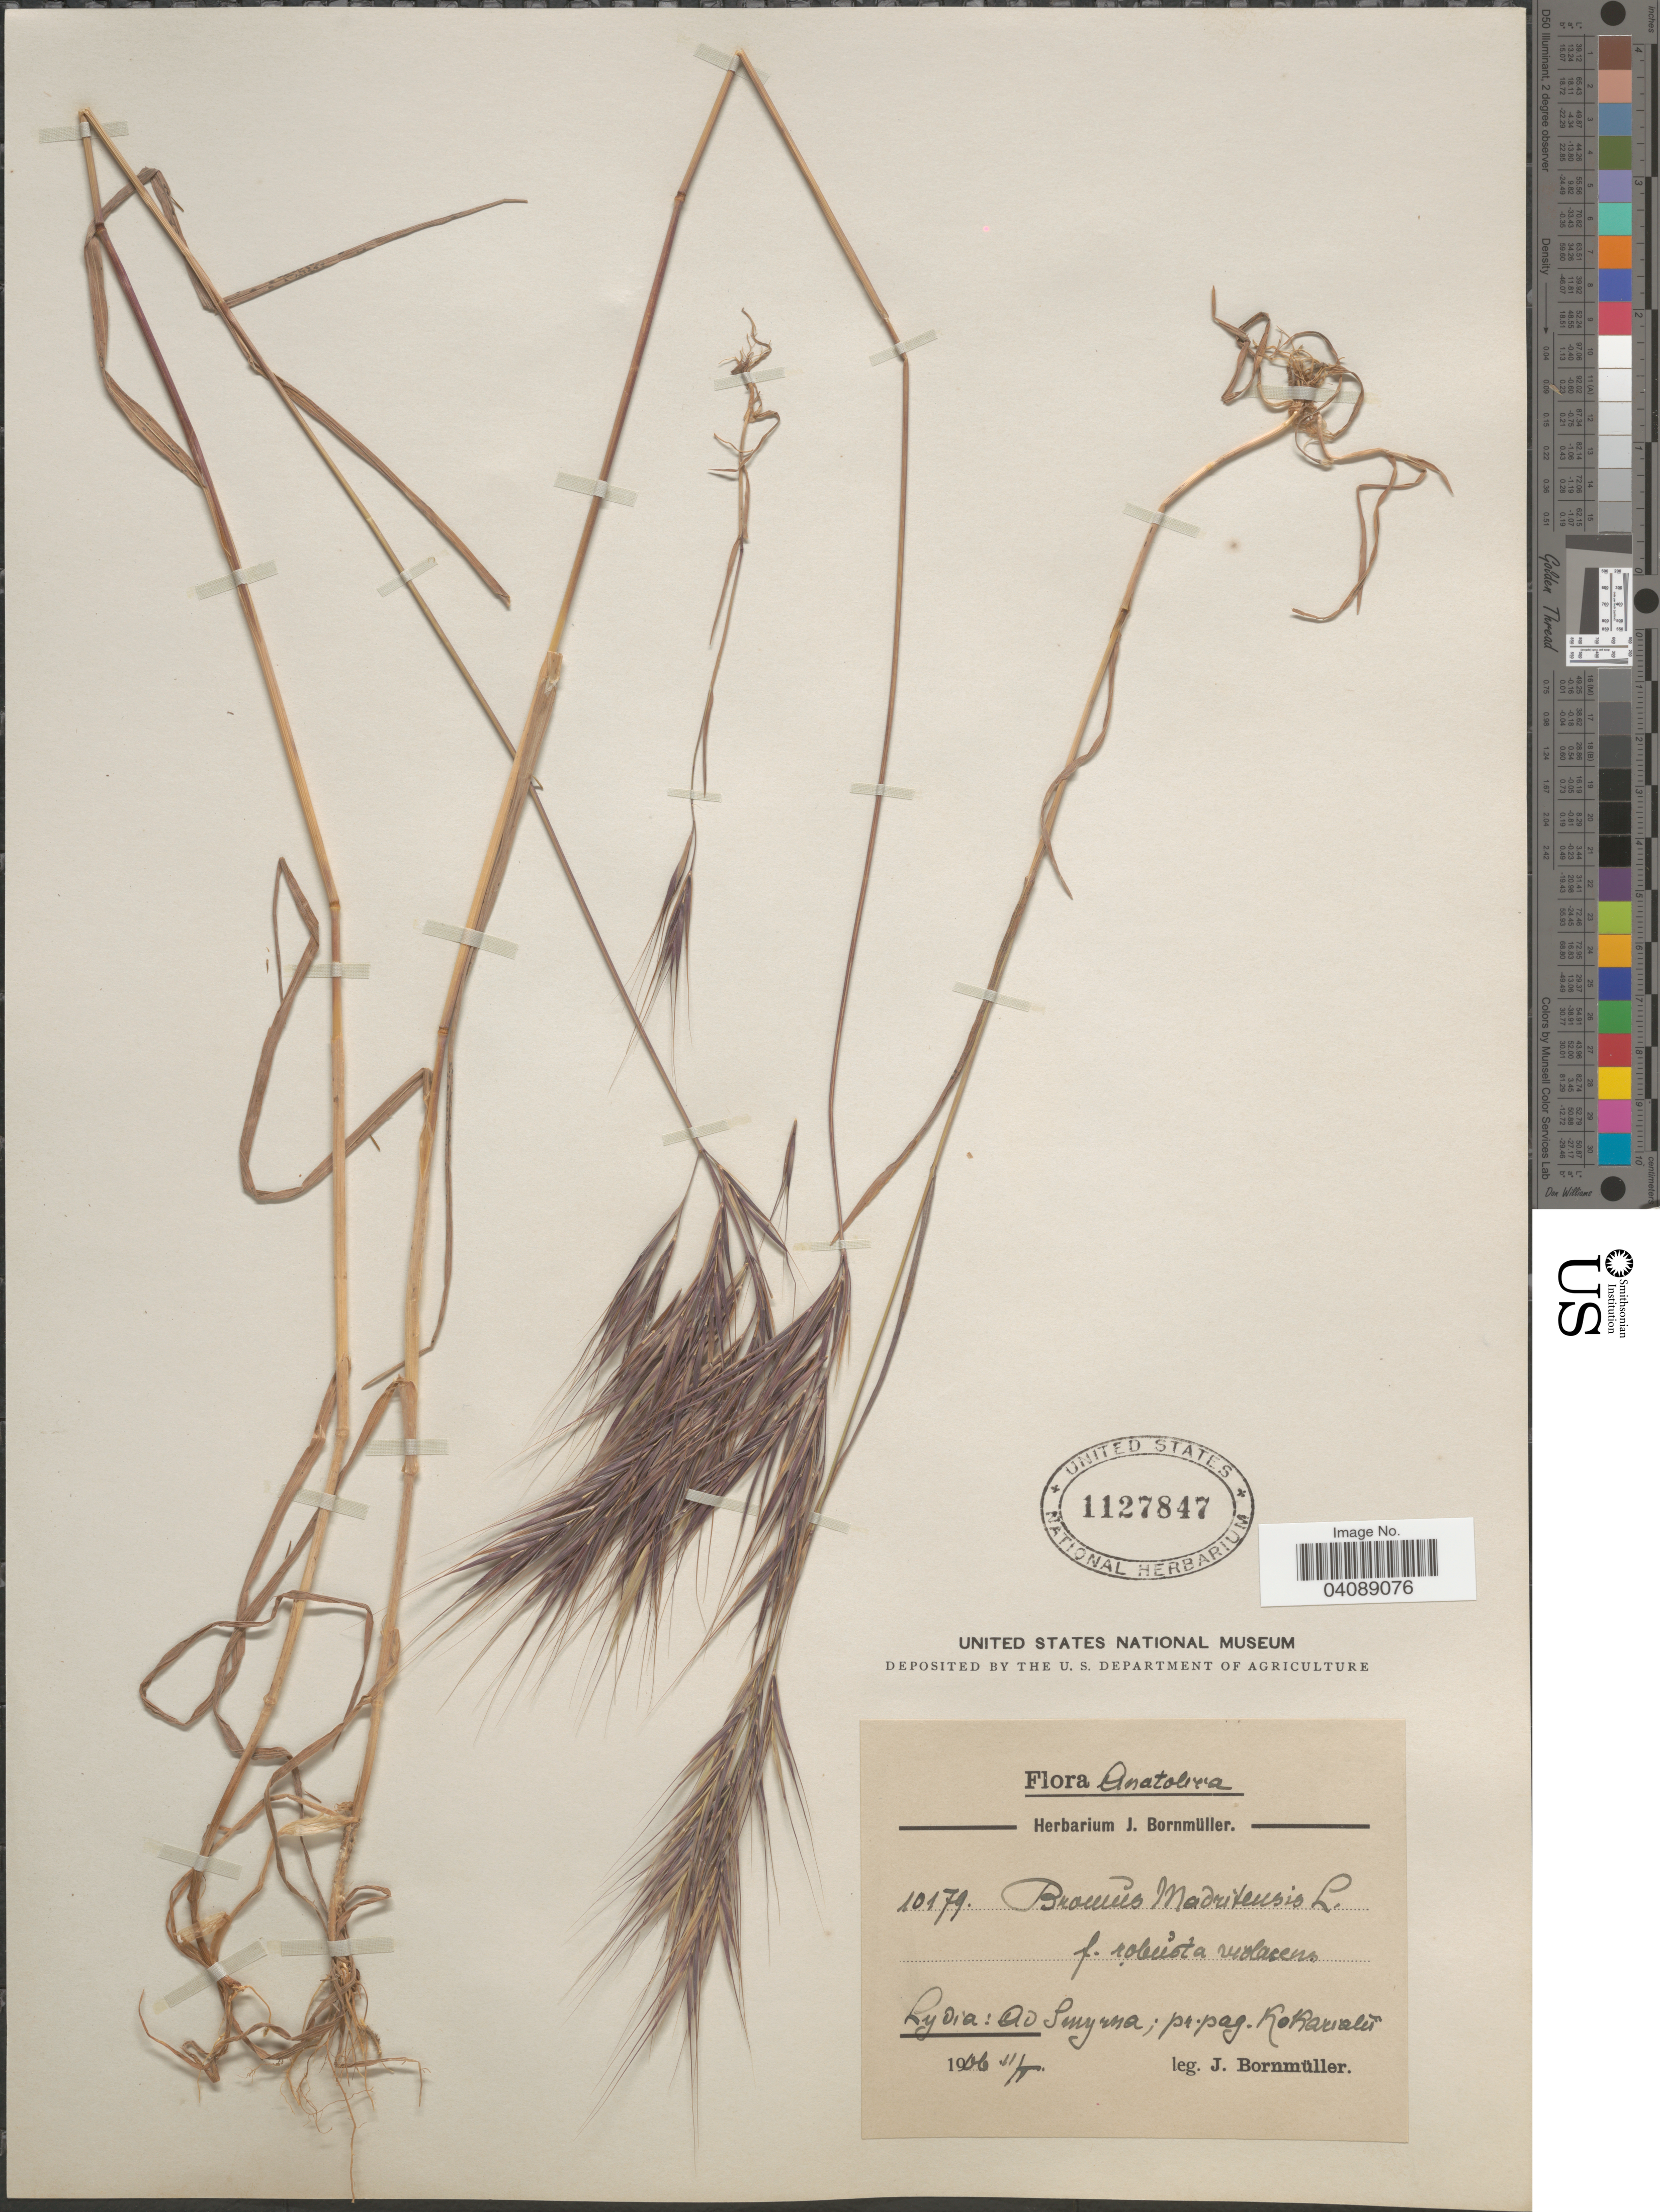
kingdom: Plantae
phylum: Tracheophyta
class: Liliopsida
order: Poales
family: Poaceae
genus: Bromus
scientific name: Bromus madritensis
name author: L.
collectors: J. Bornmüller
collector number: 10179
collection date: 1906-05-11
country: Turkey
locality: Anatolica. Lydia: Ad Smyrna; pr. pag. Kokarialu.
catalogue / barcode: US 1127847